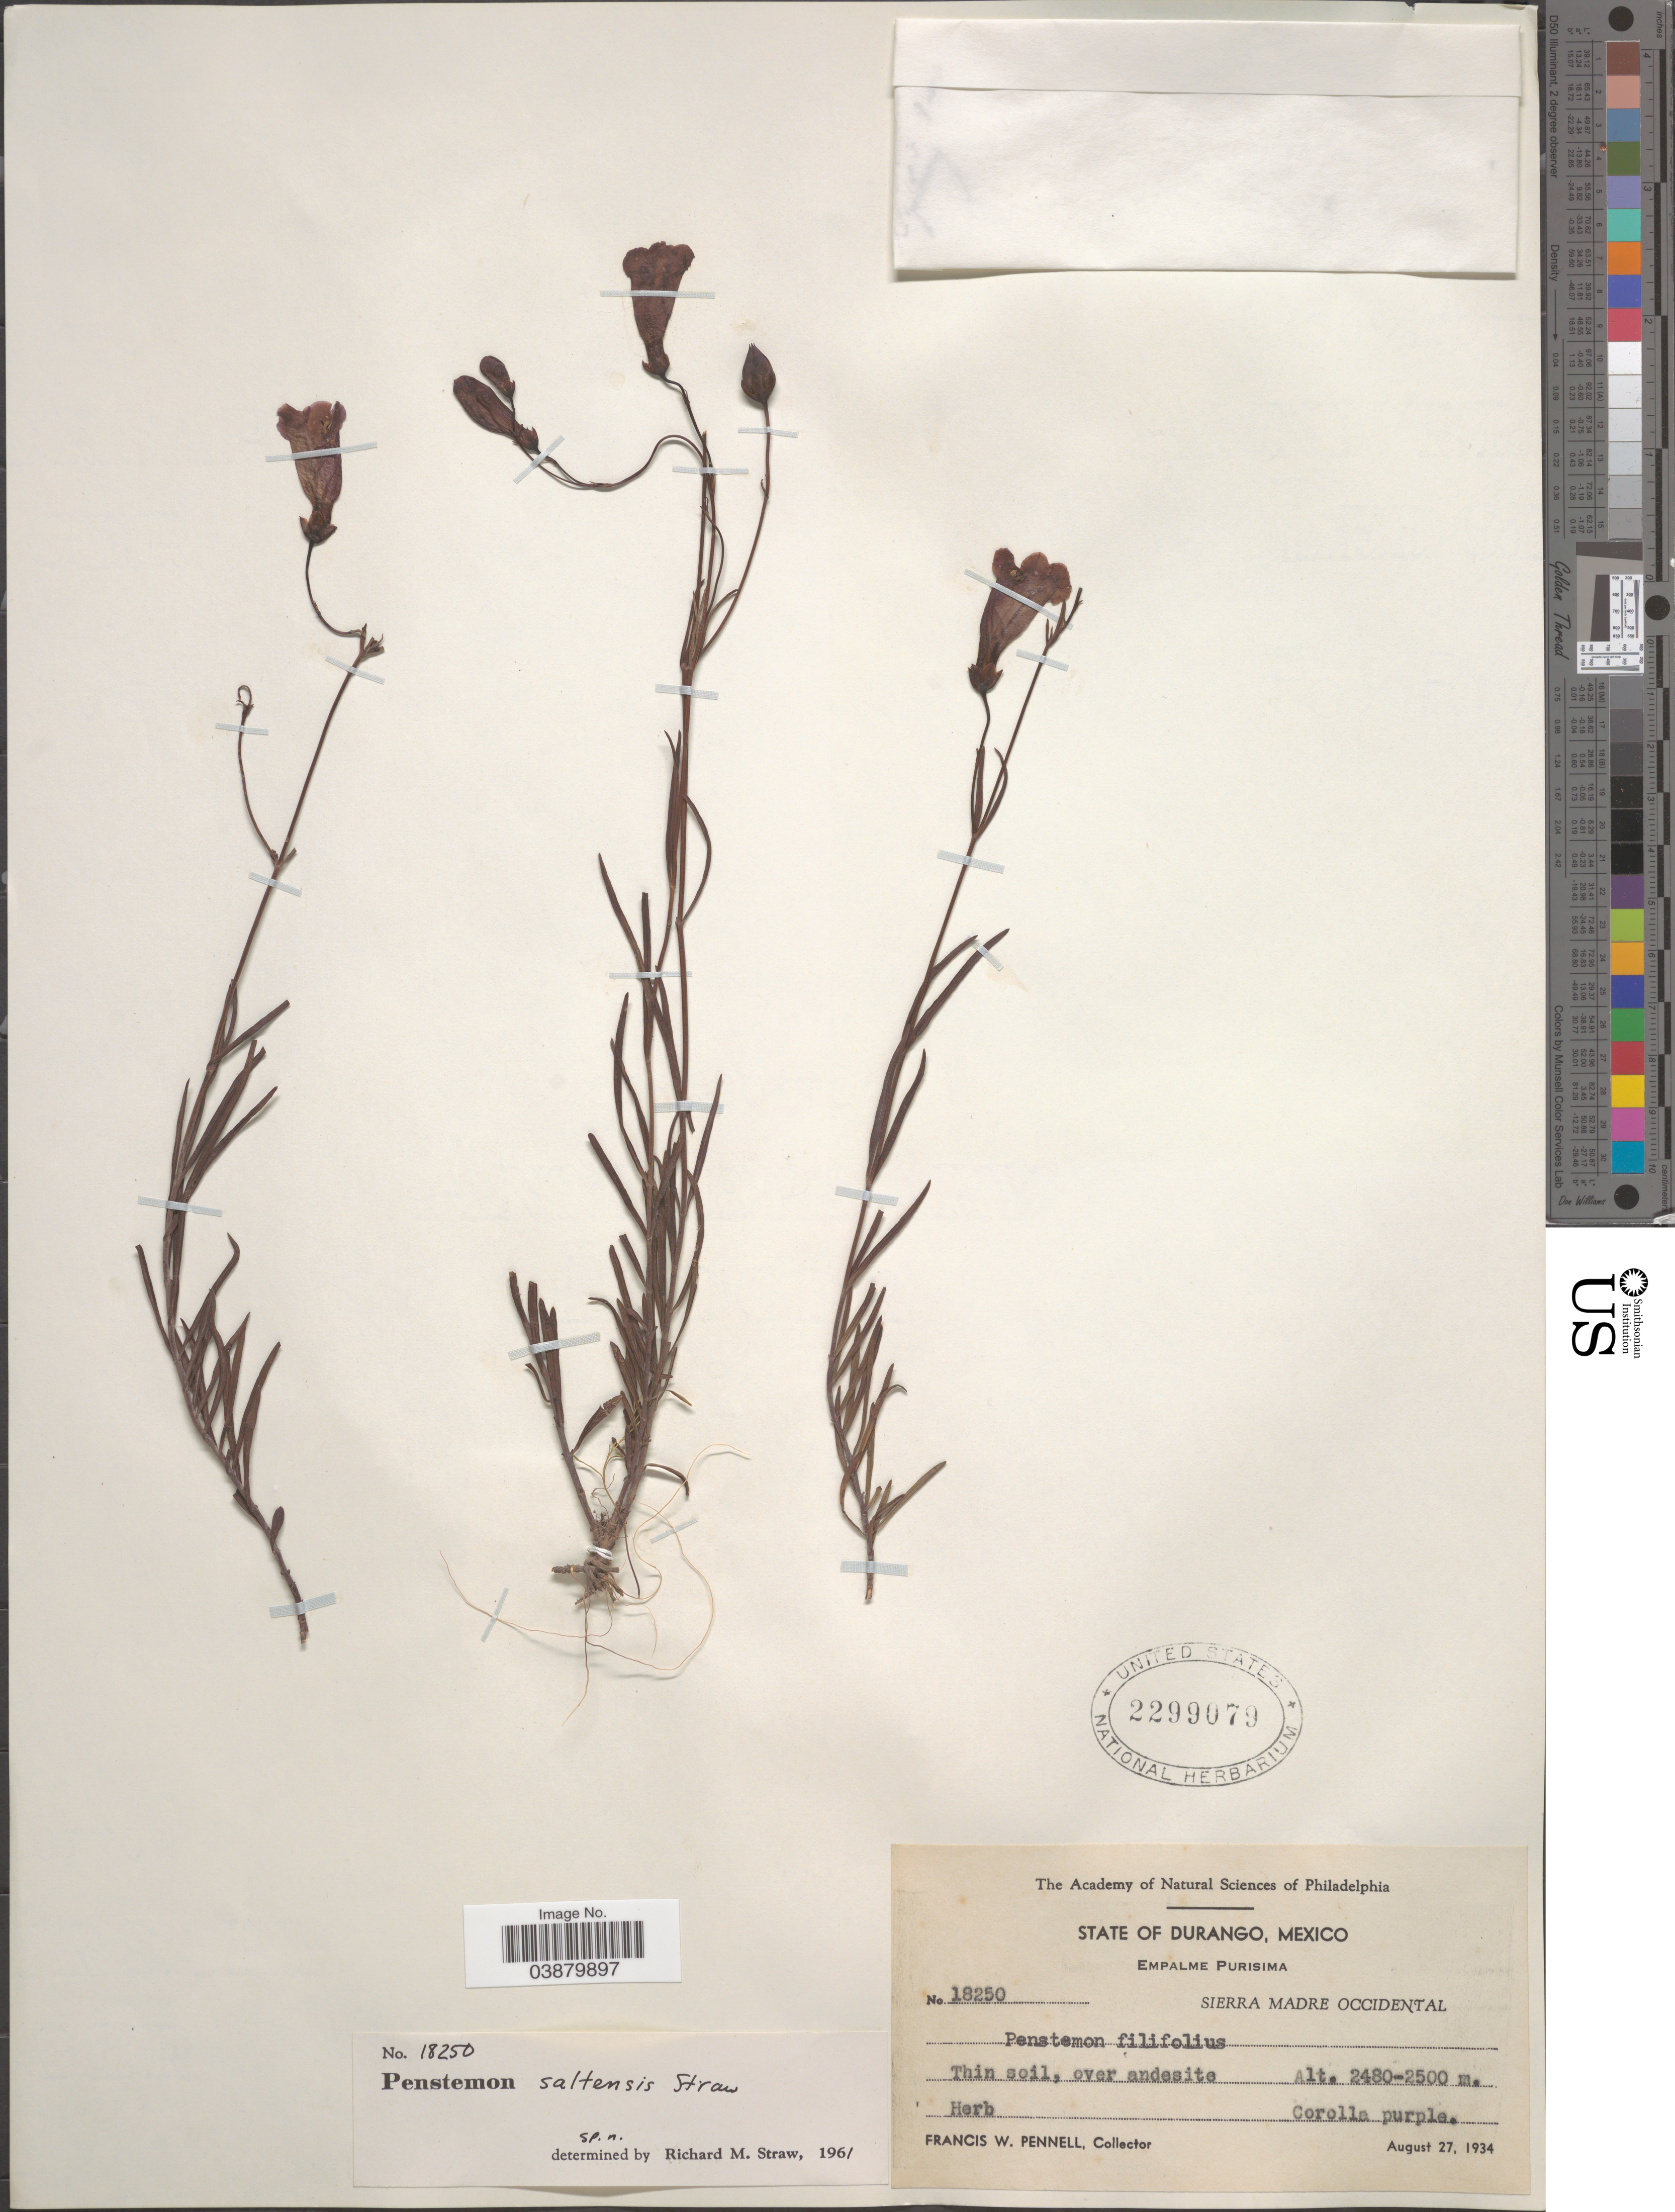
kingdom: Plantae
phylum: Tracheophyta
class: Magnoliopsida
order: Lamiales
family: Plantaginaceae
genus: Penstemon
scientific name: Penstemon saltensis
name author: Straw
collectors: F. W. Pennell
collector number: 18250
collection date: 1934-08-27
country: Mexico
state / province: Durango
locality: Empalme Purisima. Sierra Madre Occidental.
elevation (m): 2480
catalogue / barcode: US 2299079